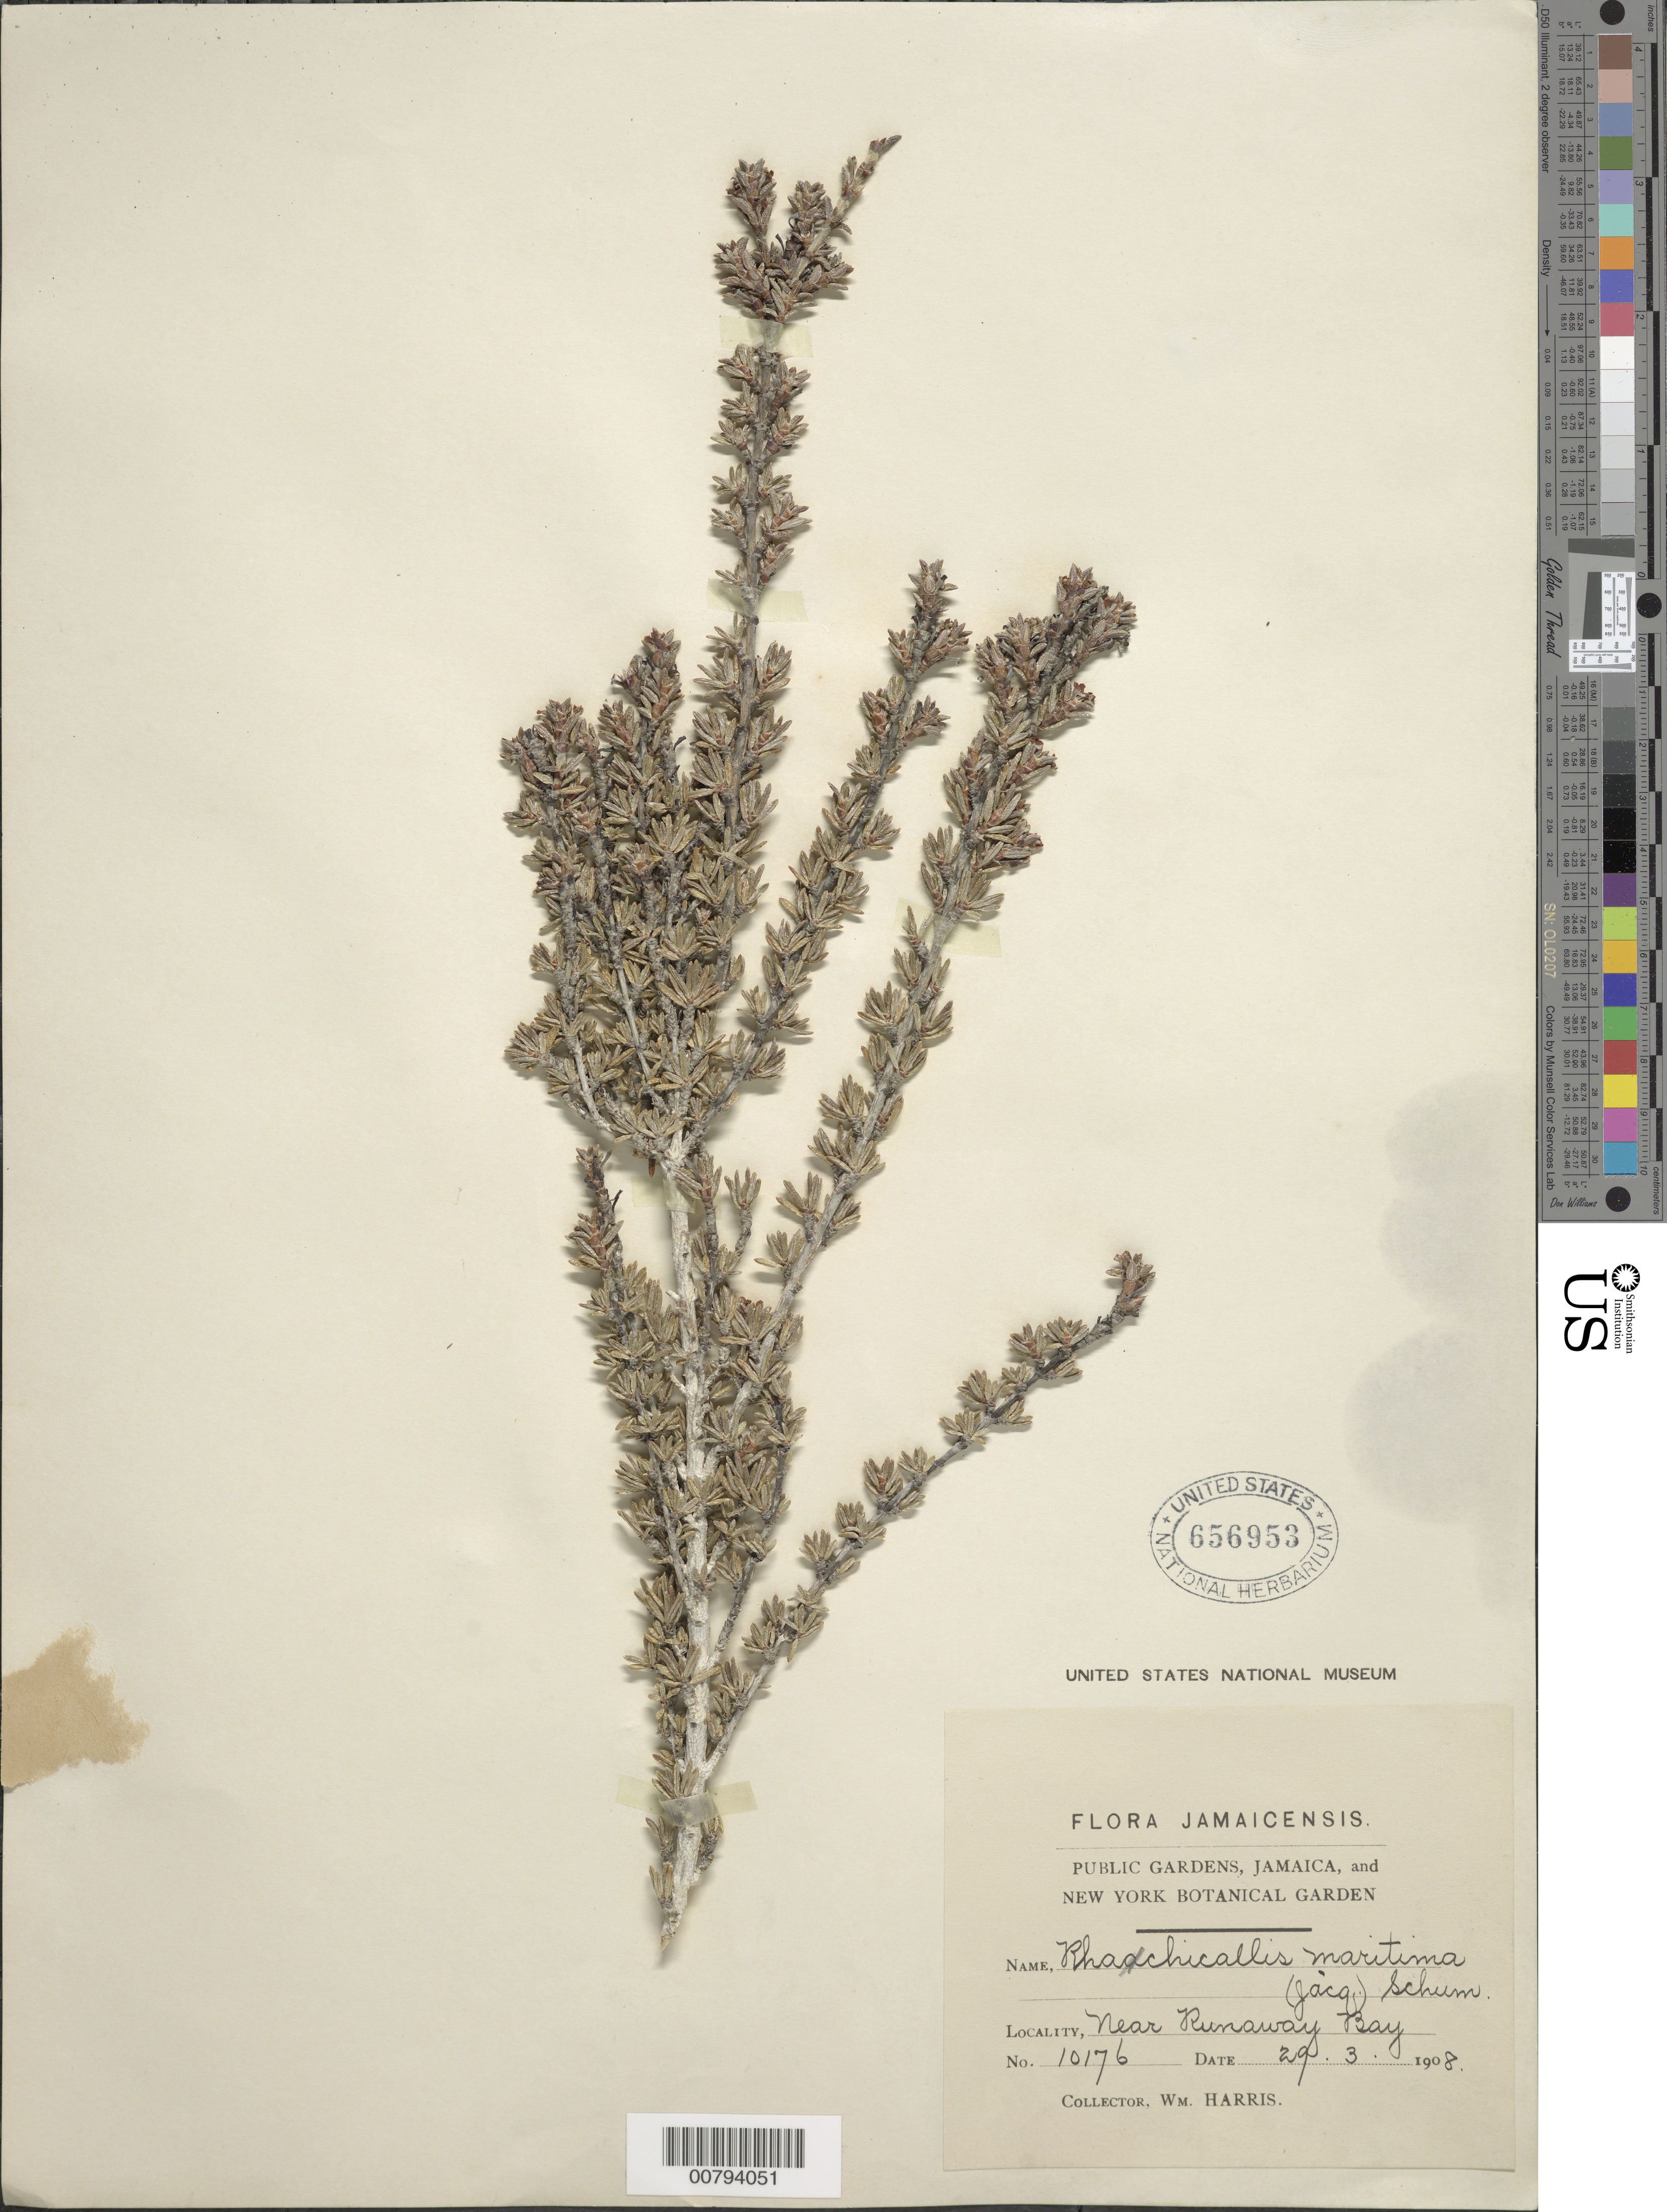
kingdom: Plantae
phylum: Tracheophyta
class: Magnoliopsida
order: Gentianales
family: Rubiaceae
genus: Rachicallis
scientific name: Rachicallis americana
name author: (Jacq.) Hitchc.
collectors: W. H. Harris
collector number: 10176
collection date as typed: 29 Mar 1908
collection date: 1908-03-29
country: Jamaica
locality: Near Runaway Bay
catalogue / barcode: US 656953